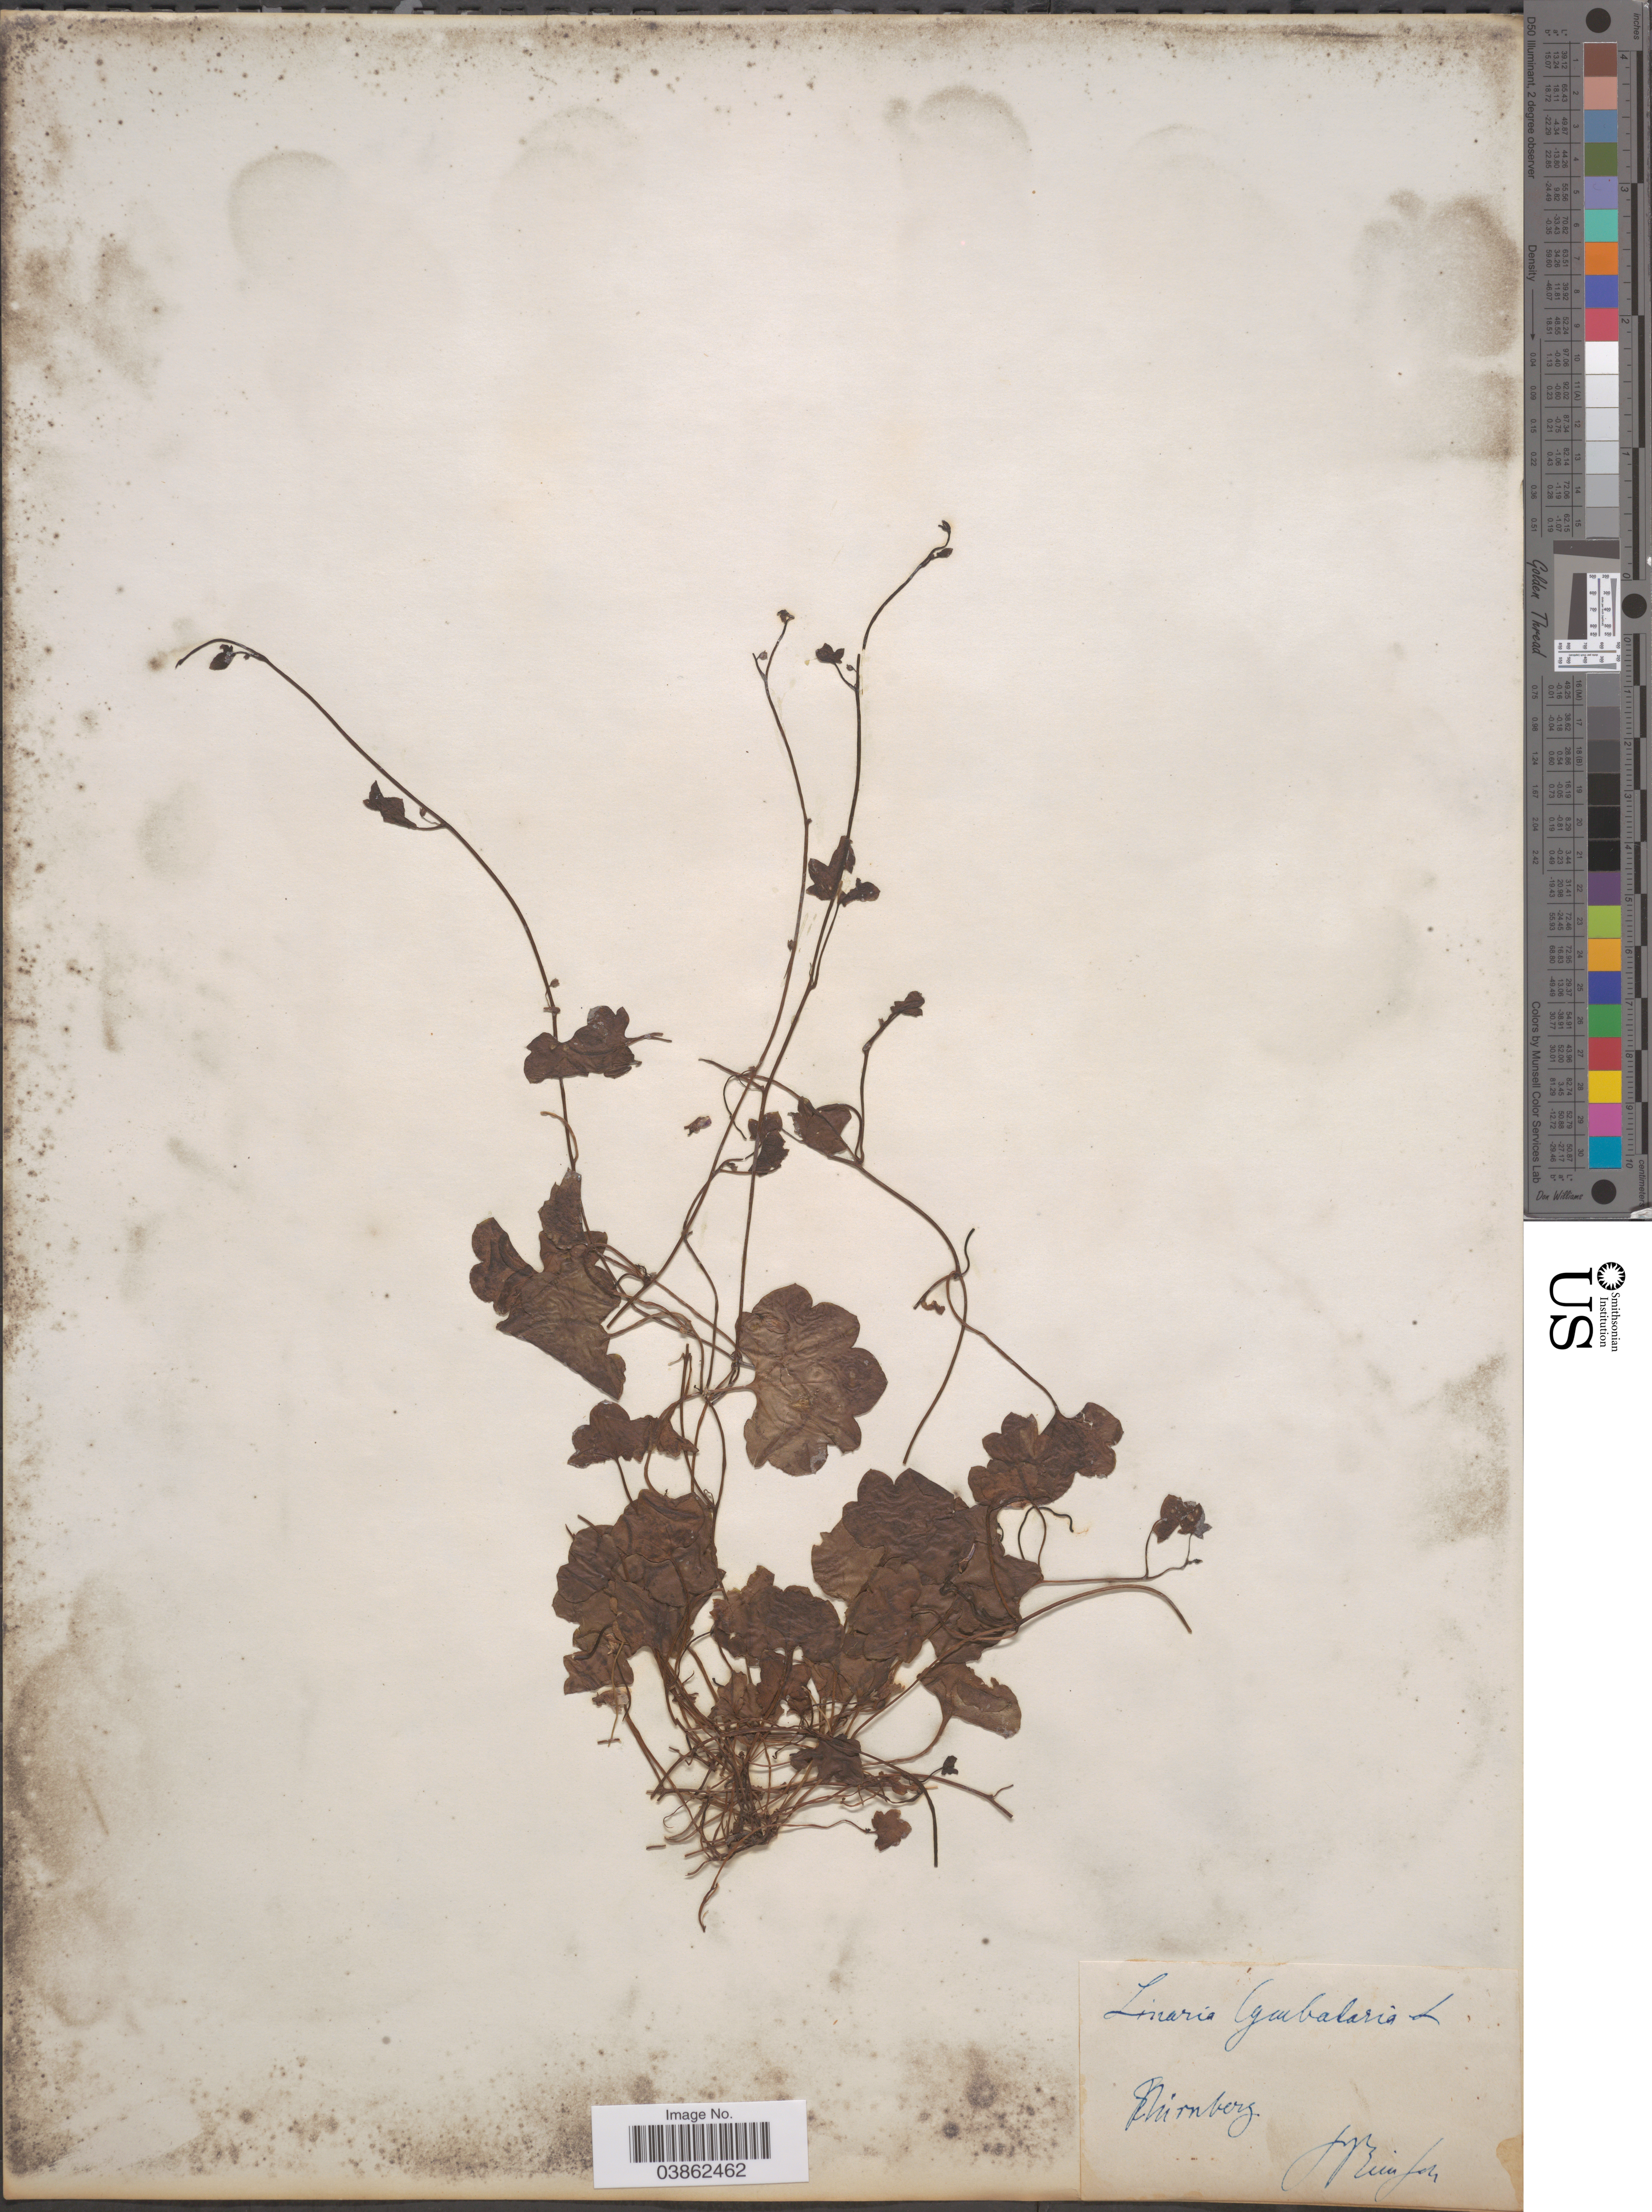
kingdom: Plantae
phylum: Tracheophyta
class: Magnoliopsida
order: Lamiales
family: Plantaginaceae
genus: Cymbalaria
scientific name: Cymbalaria sp.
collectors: P. Reinsch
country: Germany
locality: Nürnberg.